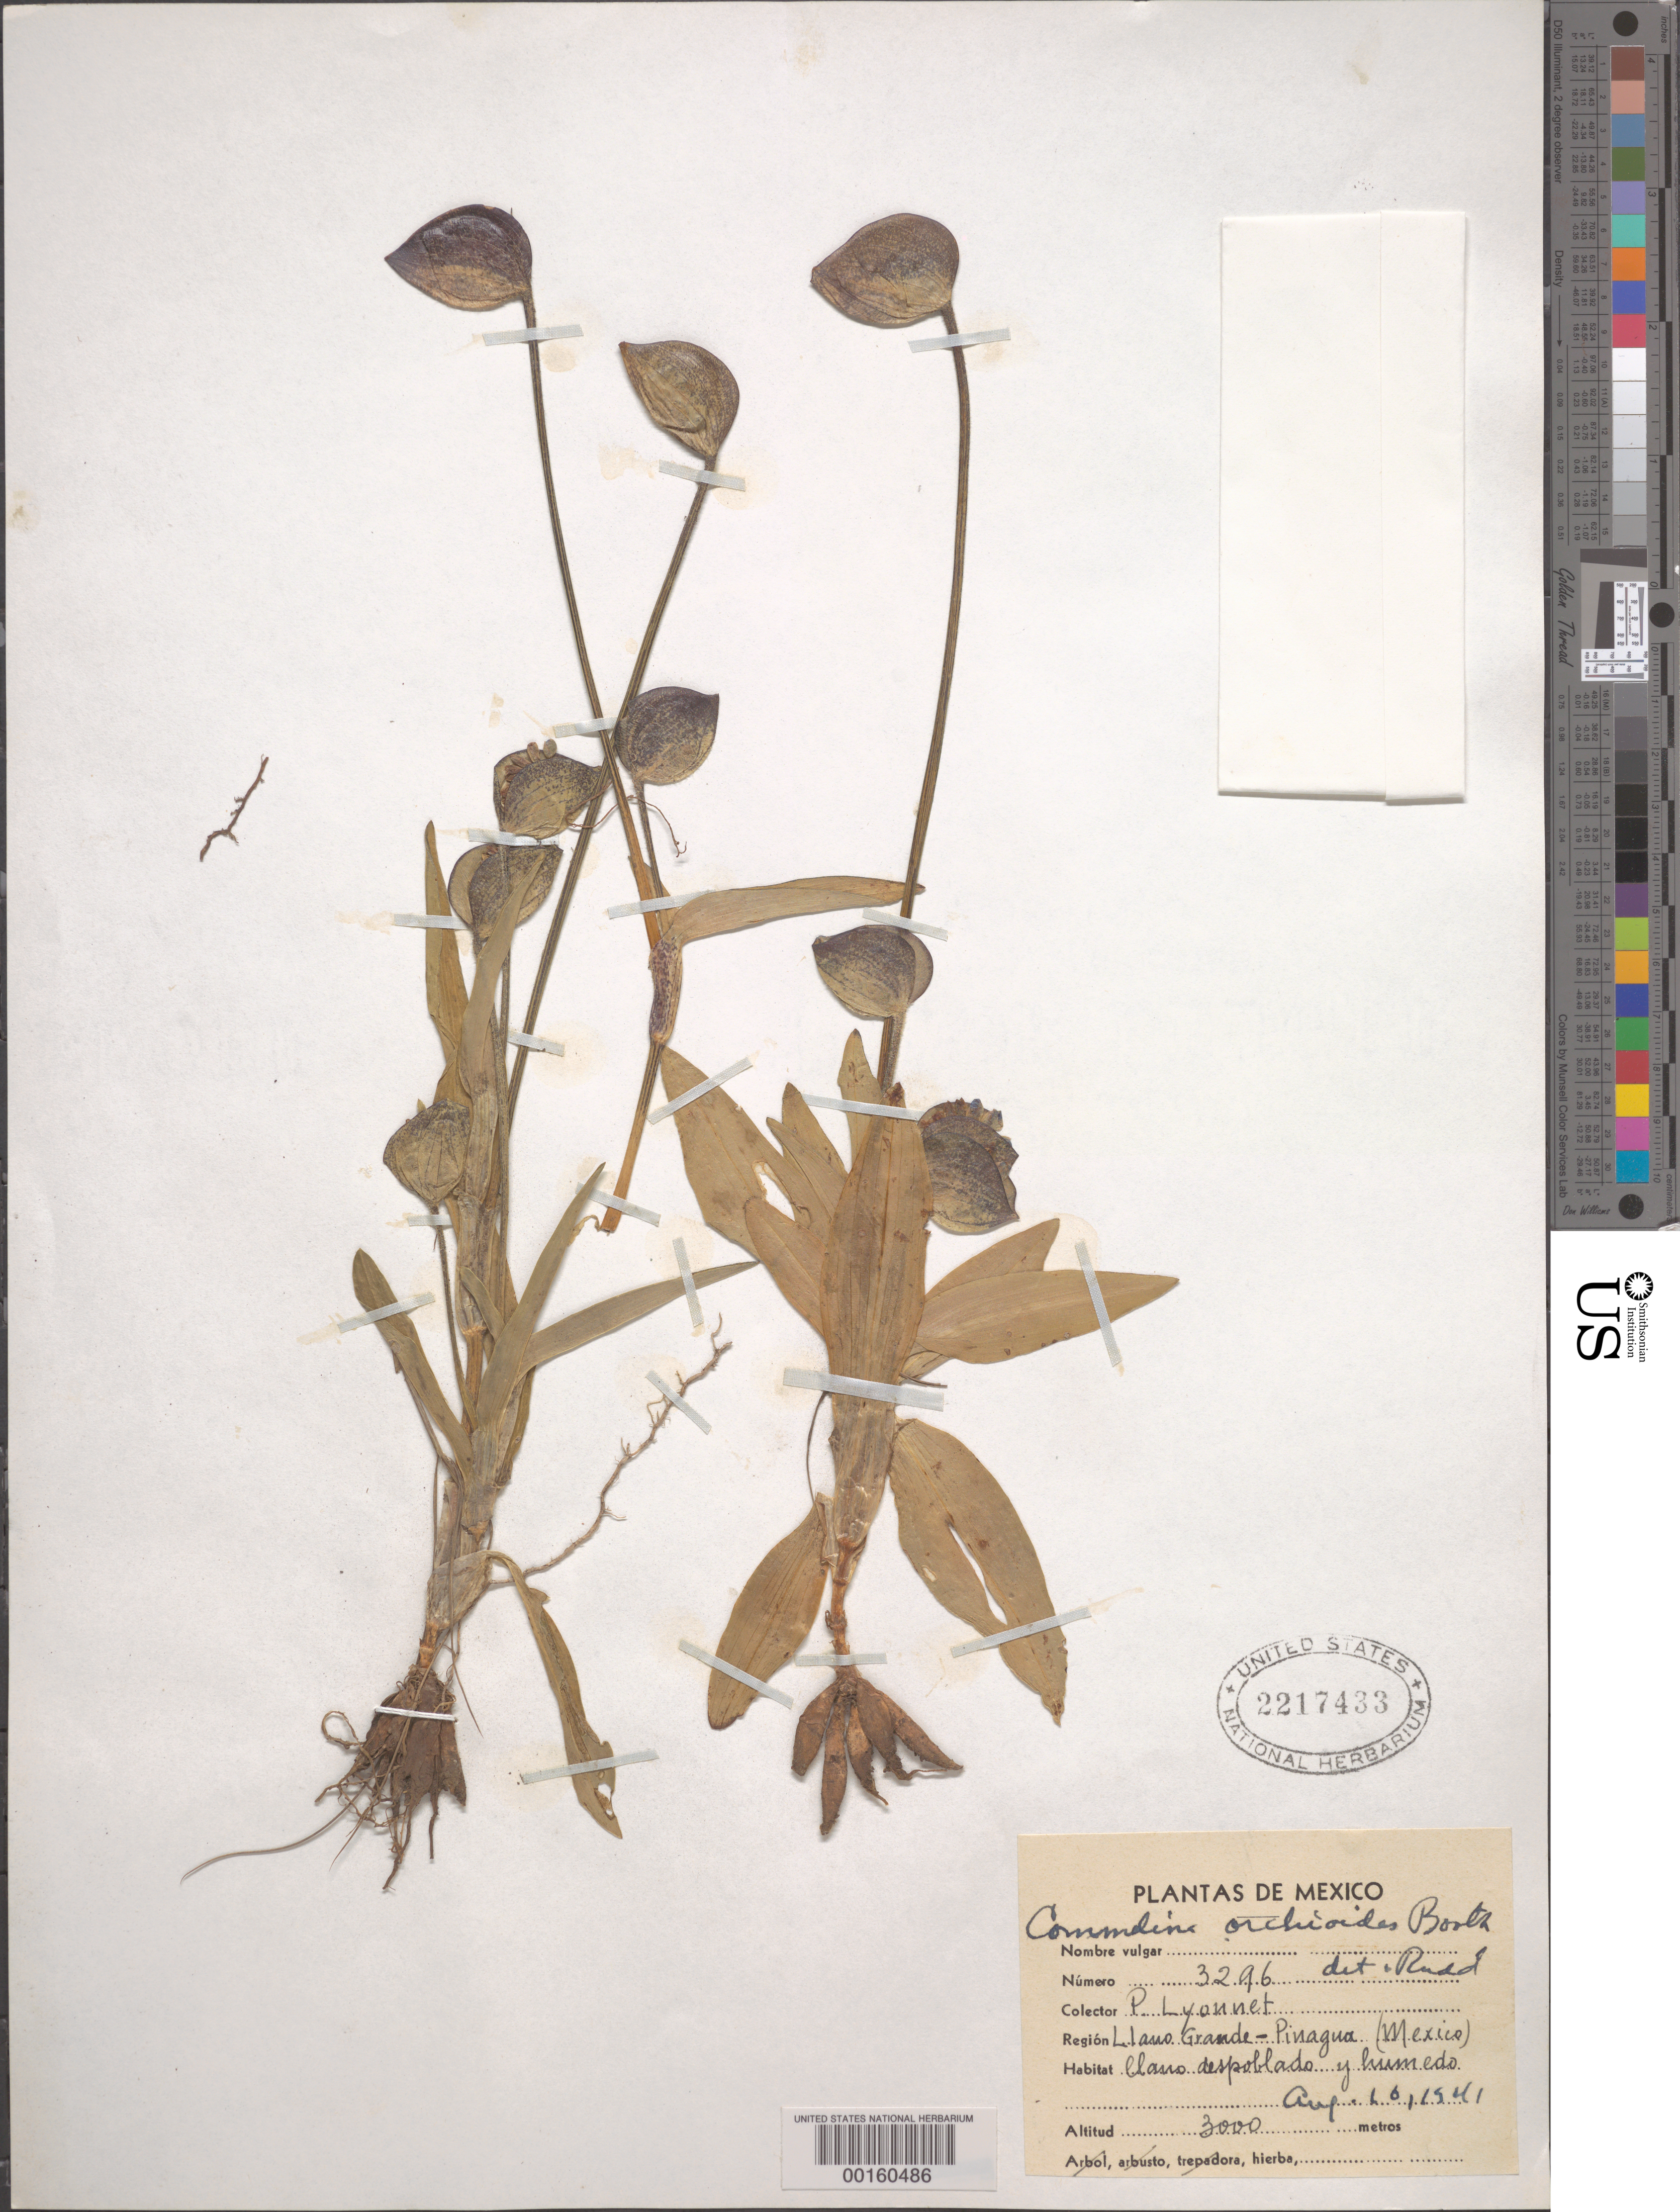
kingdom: Plantae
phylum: Tracheophyta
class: Liliopsida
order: Commelinales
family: Commelinaceae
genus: Commelina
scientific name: Commelina elliptica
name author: Kunth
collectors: P. Lyonnet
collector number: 3296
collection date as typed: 16 Aug 1941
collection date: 1941-08-16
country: Mexico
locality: Pinagua; llano grande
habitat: Moist soil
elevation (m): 3000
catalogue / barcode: US 2217433